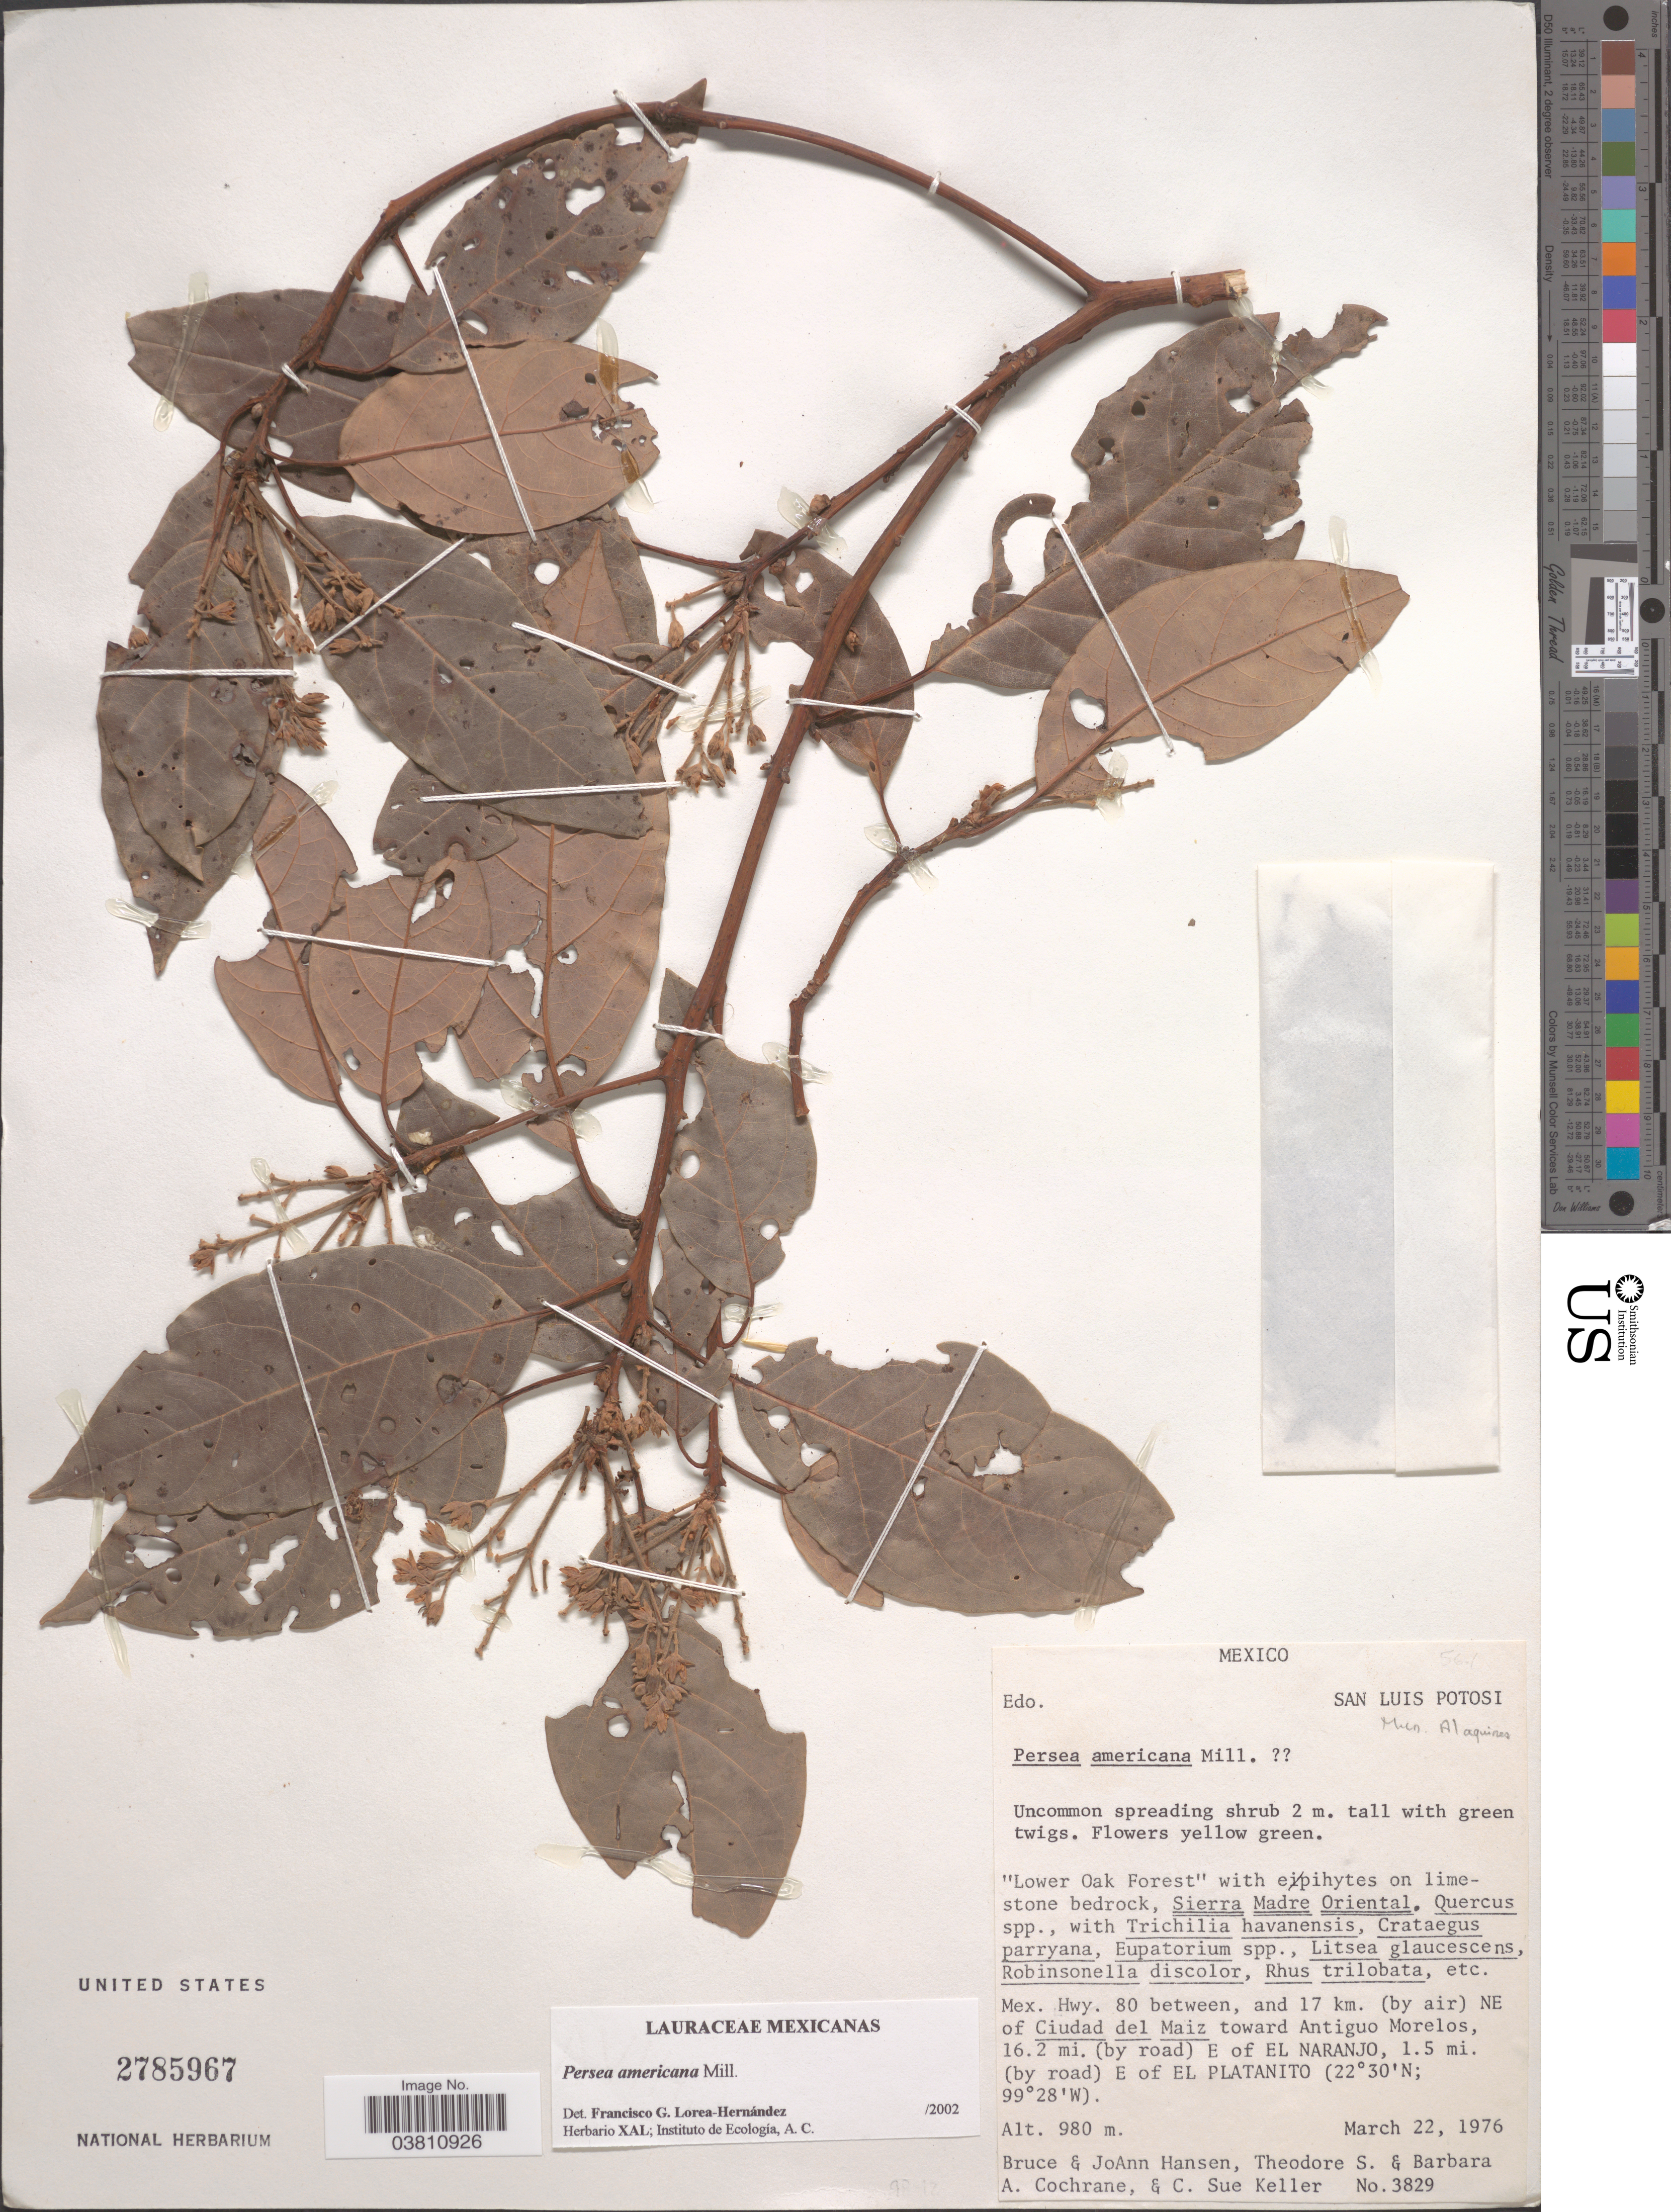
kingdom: Plantae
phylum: Tracheophyta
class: Magnoliopsida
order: Laurales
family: Lauraceae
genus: Persea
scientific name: Persea americana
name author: Mill.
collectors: B. Hansen, J. Hansen, T. S. Cochrane, B. Cochrane & C. Keller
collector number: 3829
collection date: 1976-03-22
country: Mexico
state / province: San Luis Potosí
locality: Mun. Alquinas. Hwy. 80 between, and 17 km. (by air) NE of Ciudad del Maiz toward Antiguo Morelos, 16.2 mi. (by road) E of El Naranjo, 1.5 mi. (by road) E of El Platanito.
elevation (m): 980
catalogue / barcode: US 2785967